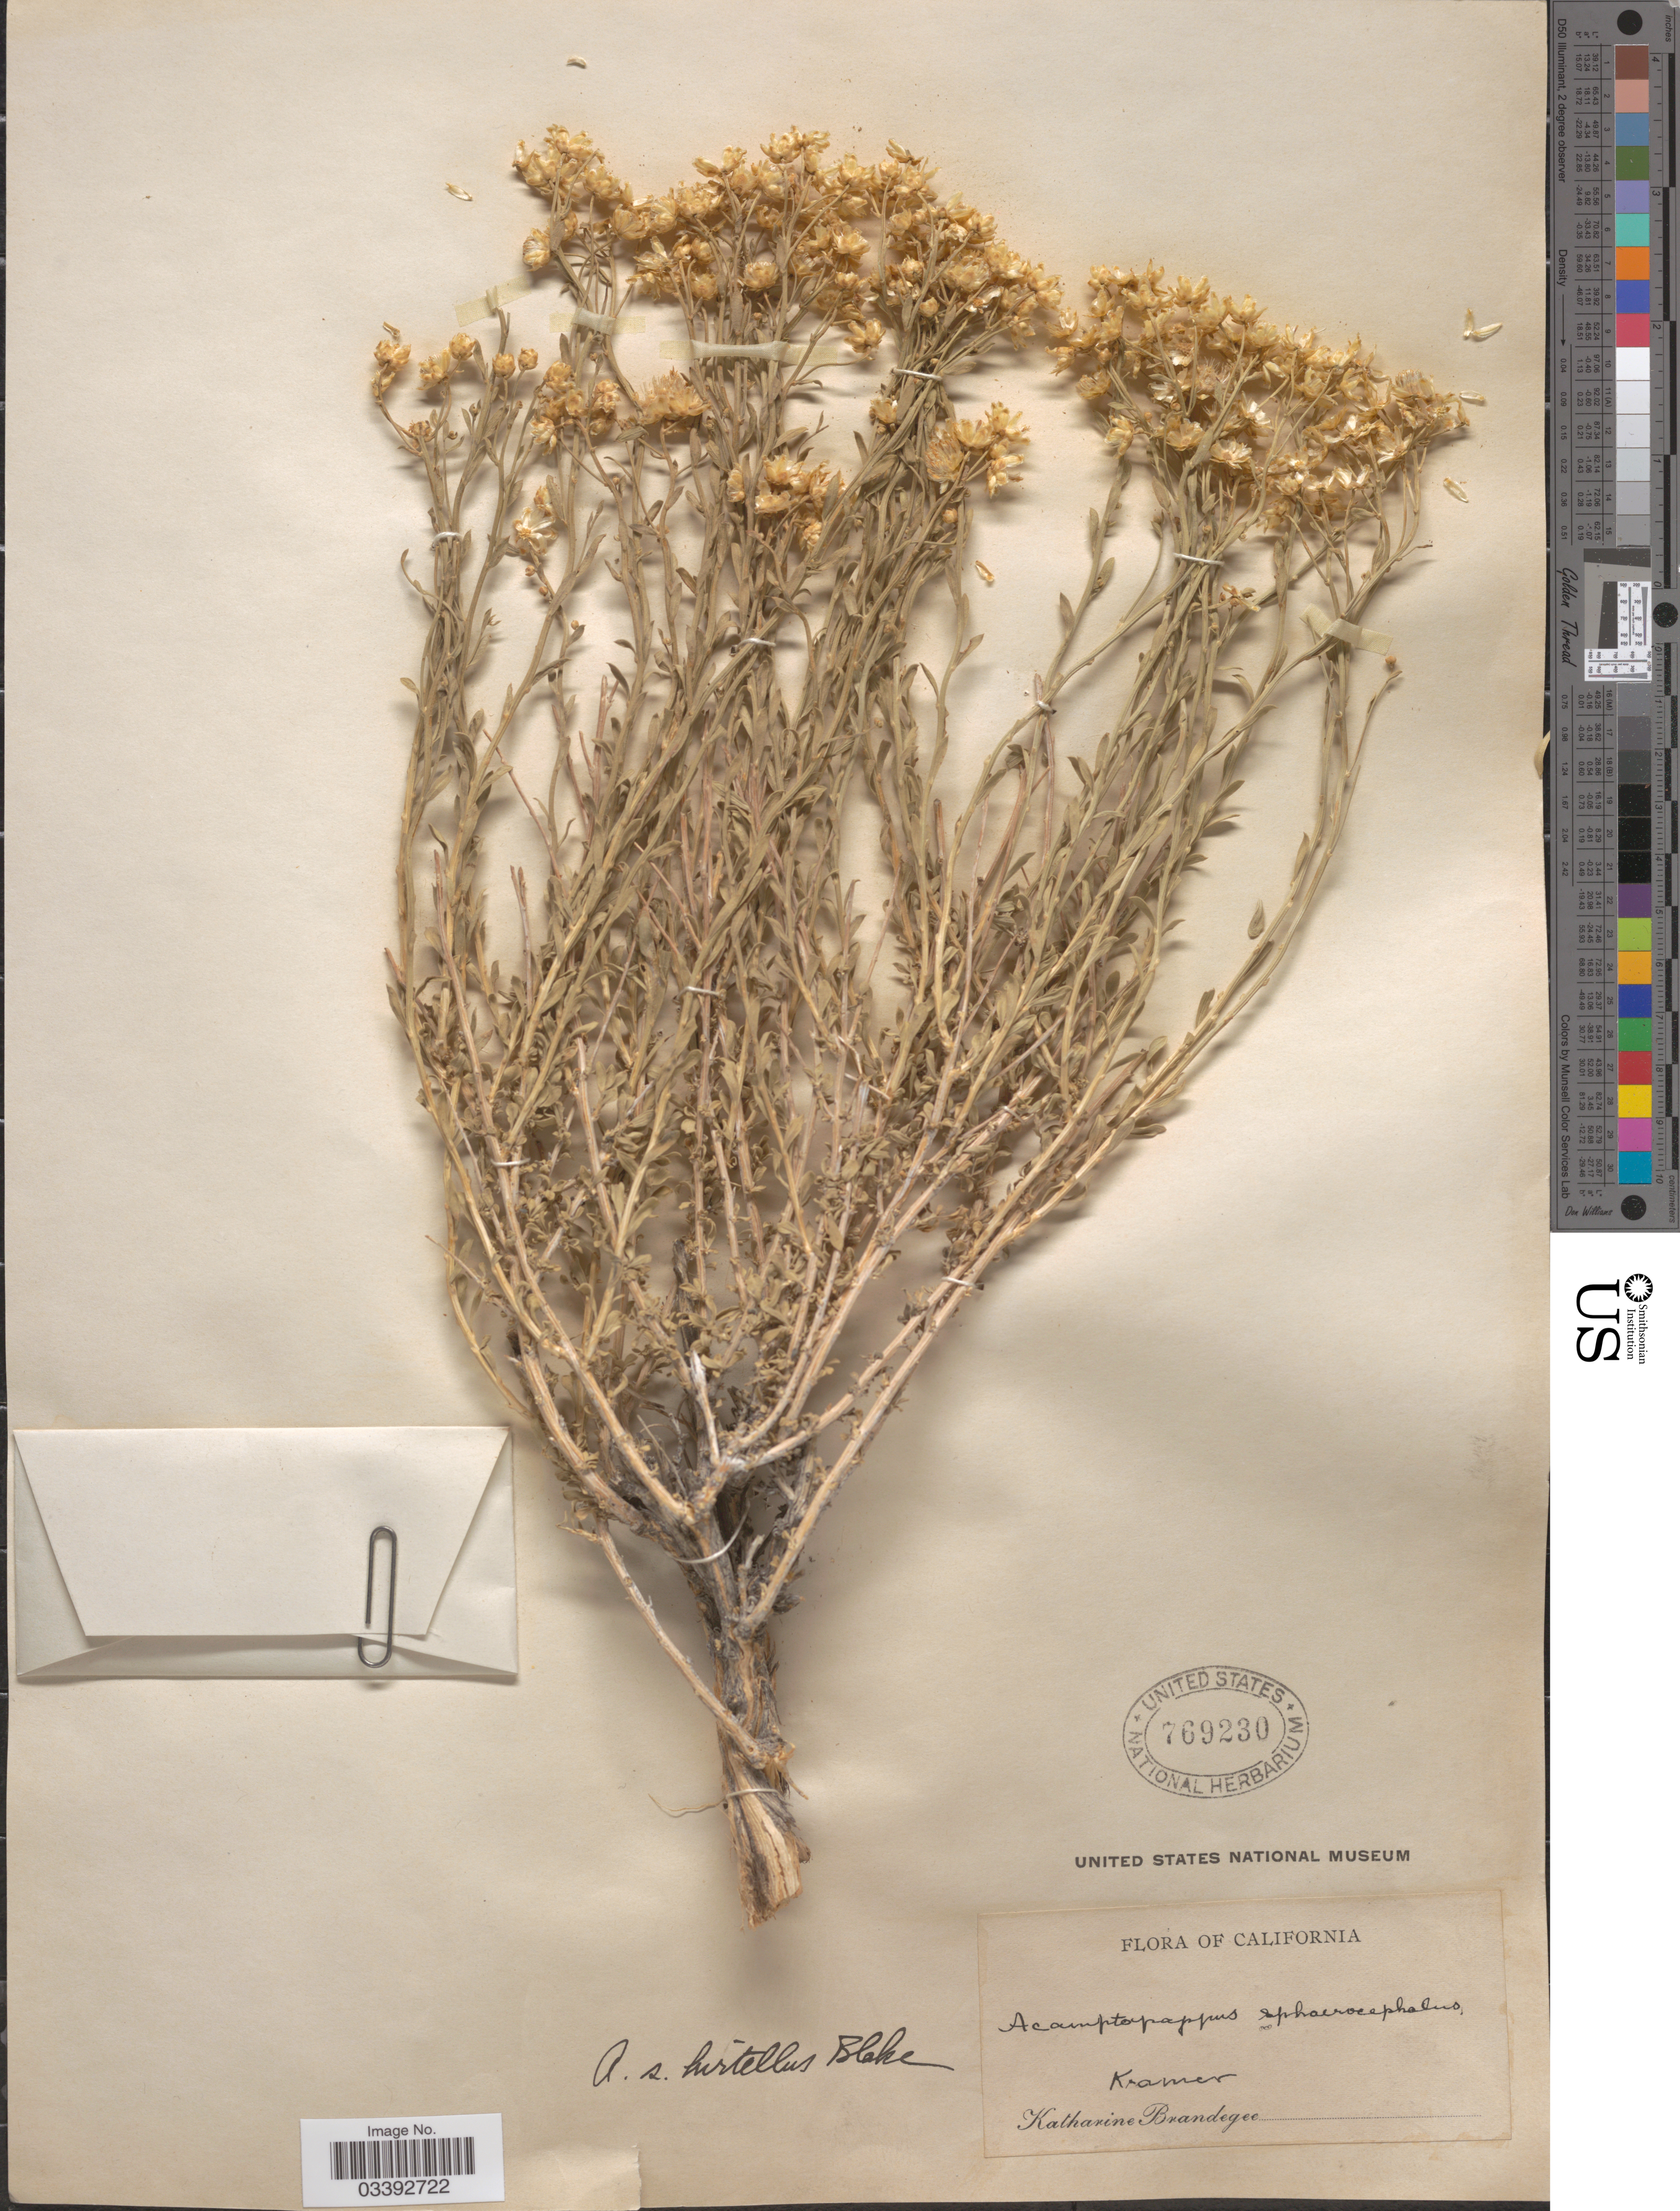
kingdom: Plantae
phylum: Tracheophyta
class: Magnoliopsida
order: Asterales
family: Asteraceae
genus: Acamptopappus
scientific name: Acamptopappus sphaerocephalus var. hirtellus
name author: S.F. Blake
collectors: M. K. Brandegee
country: United States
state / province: California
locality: Kramer.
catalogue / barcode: US 769230